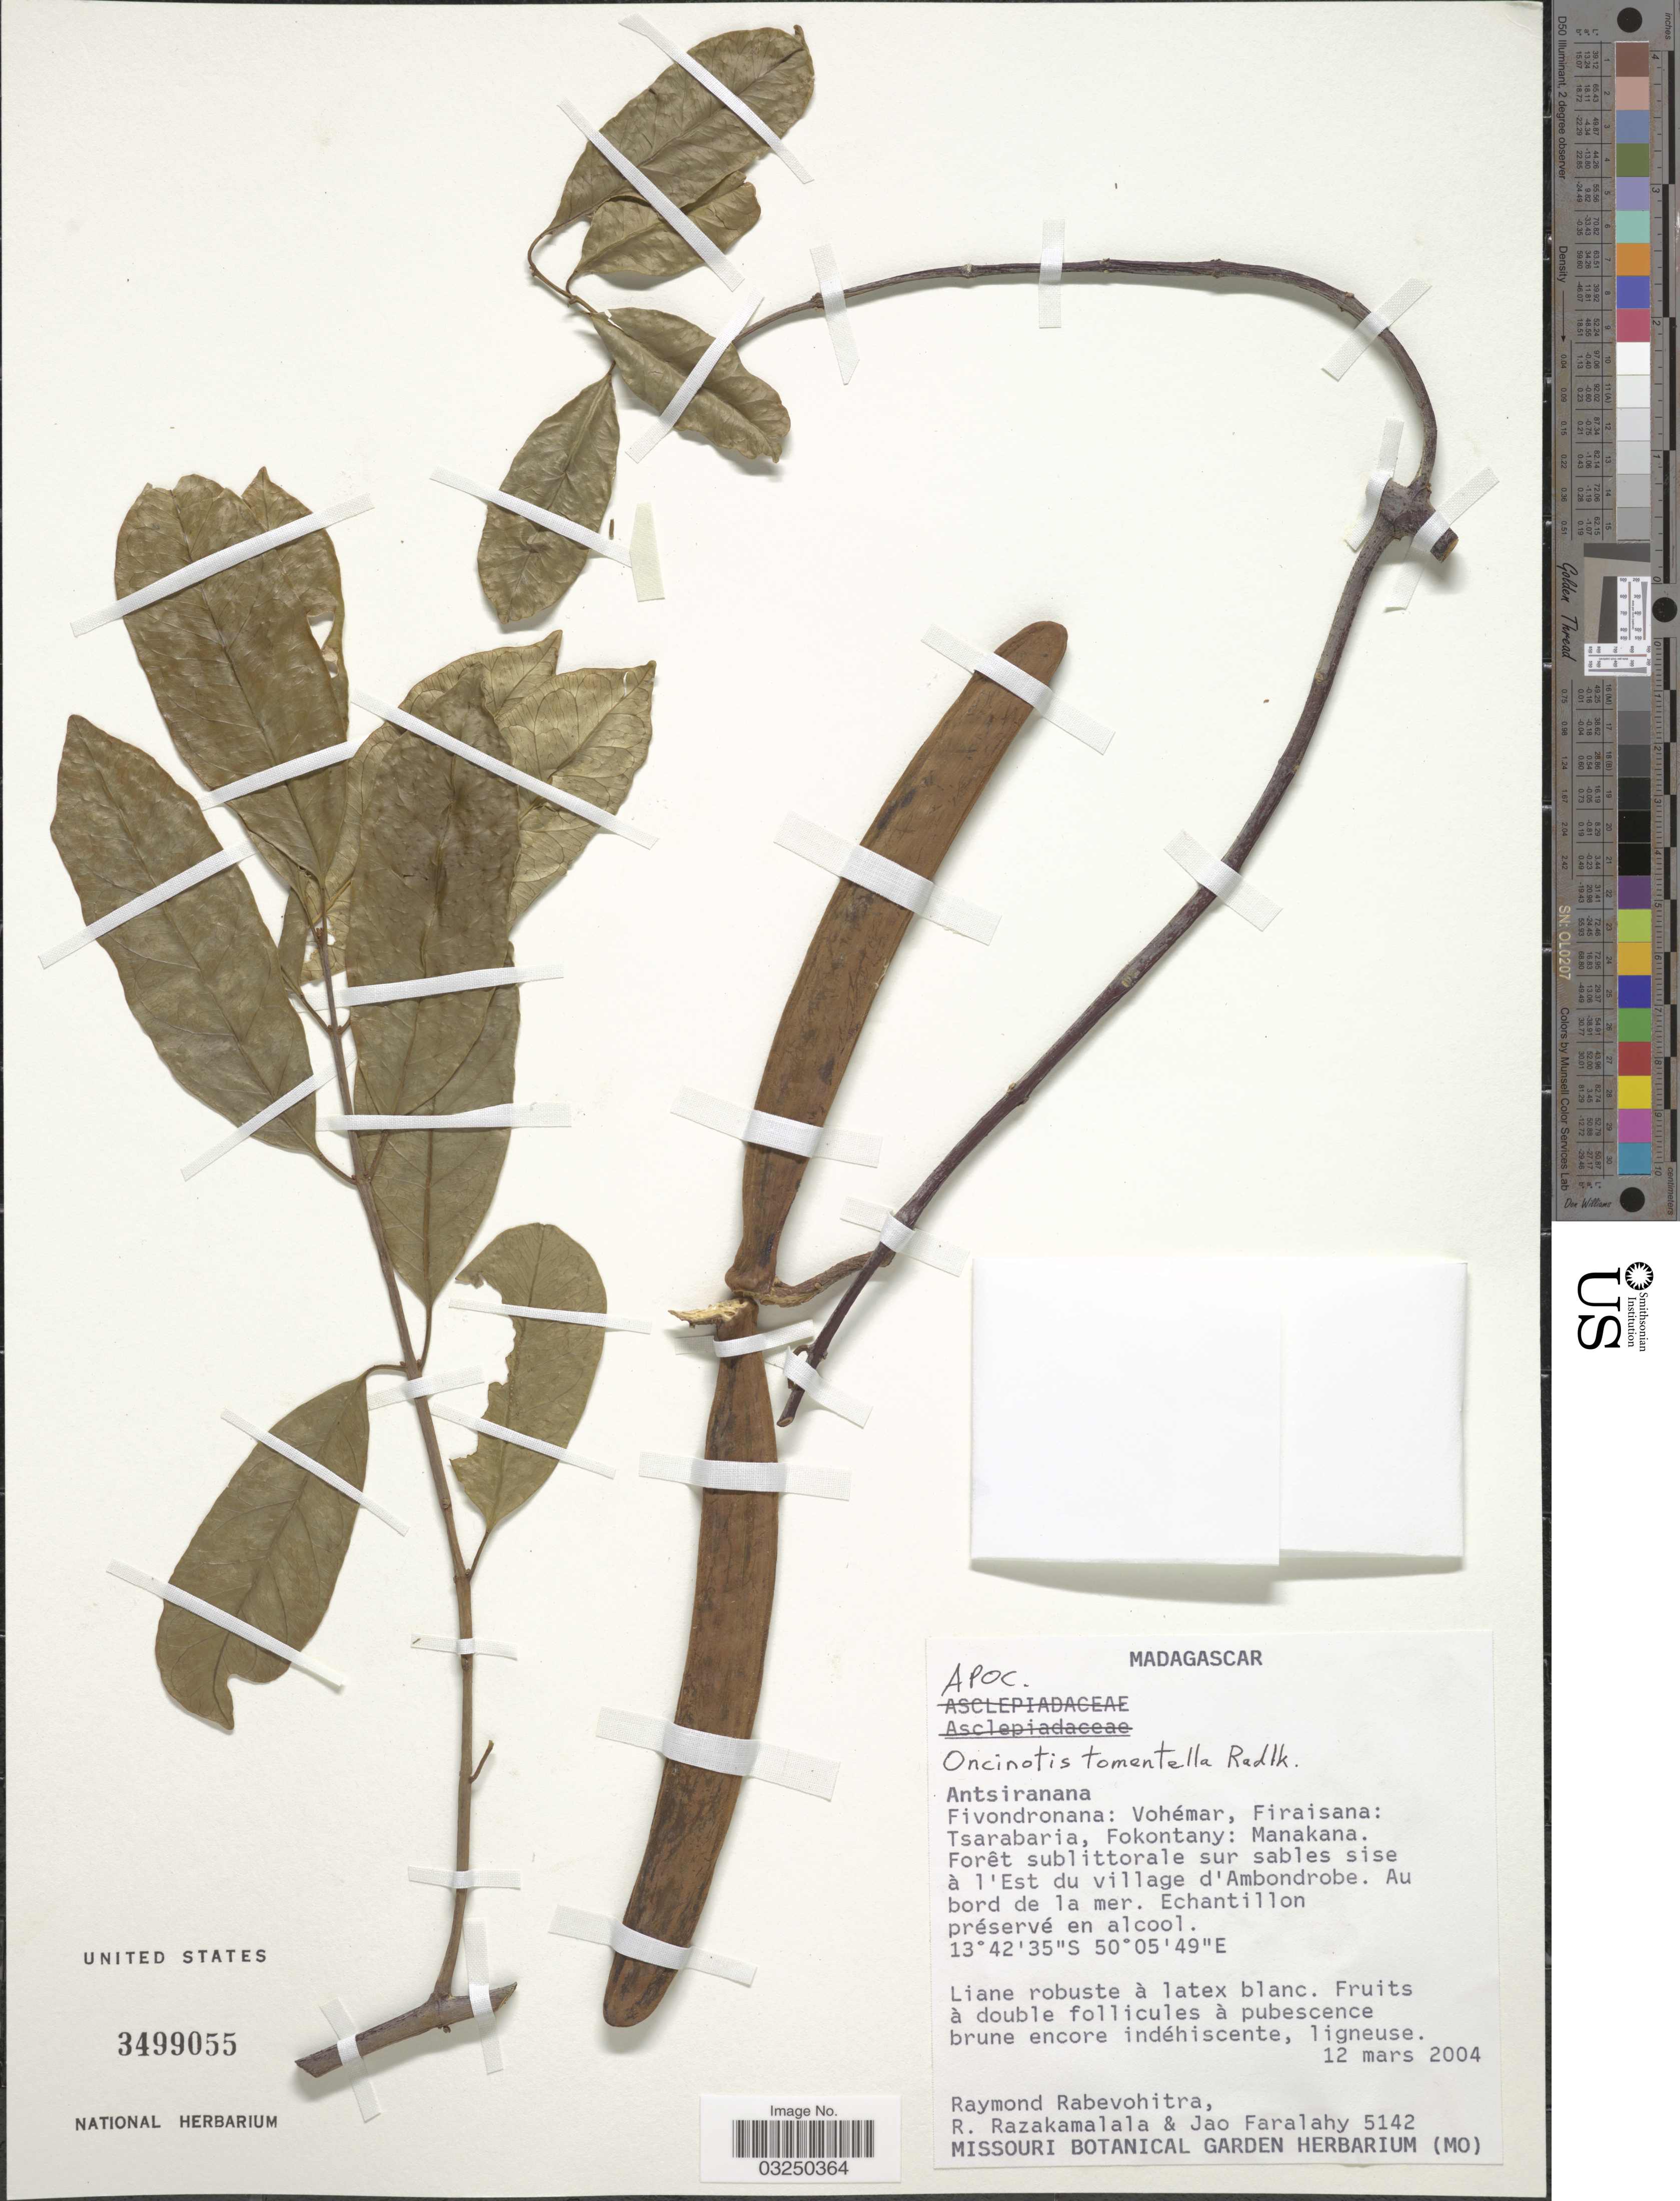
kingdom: Plantae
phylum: Tracheophyta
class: Magnoliopsida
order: Gentianales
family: Apocynaceae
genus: Oncinotis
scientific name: Oncinotis tomentella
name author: Radlk.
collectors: R. Rabevohitra, R. Razakamalala & J. Faralahy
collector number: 5142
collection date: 2004-03-12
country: Madagascar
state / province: Sava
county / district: Vohémar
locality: Fivondronana: Vohémar, Firaisana: Tsarabaria, Fokontany: Manakana. Forêt sublittorale sur sables sise à l'Est du village d'Ambondrobe.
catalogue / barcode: US 3499055